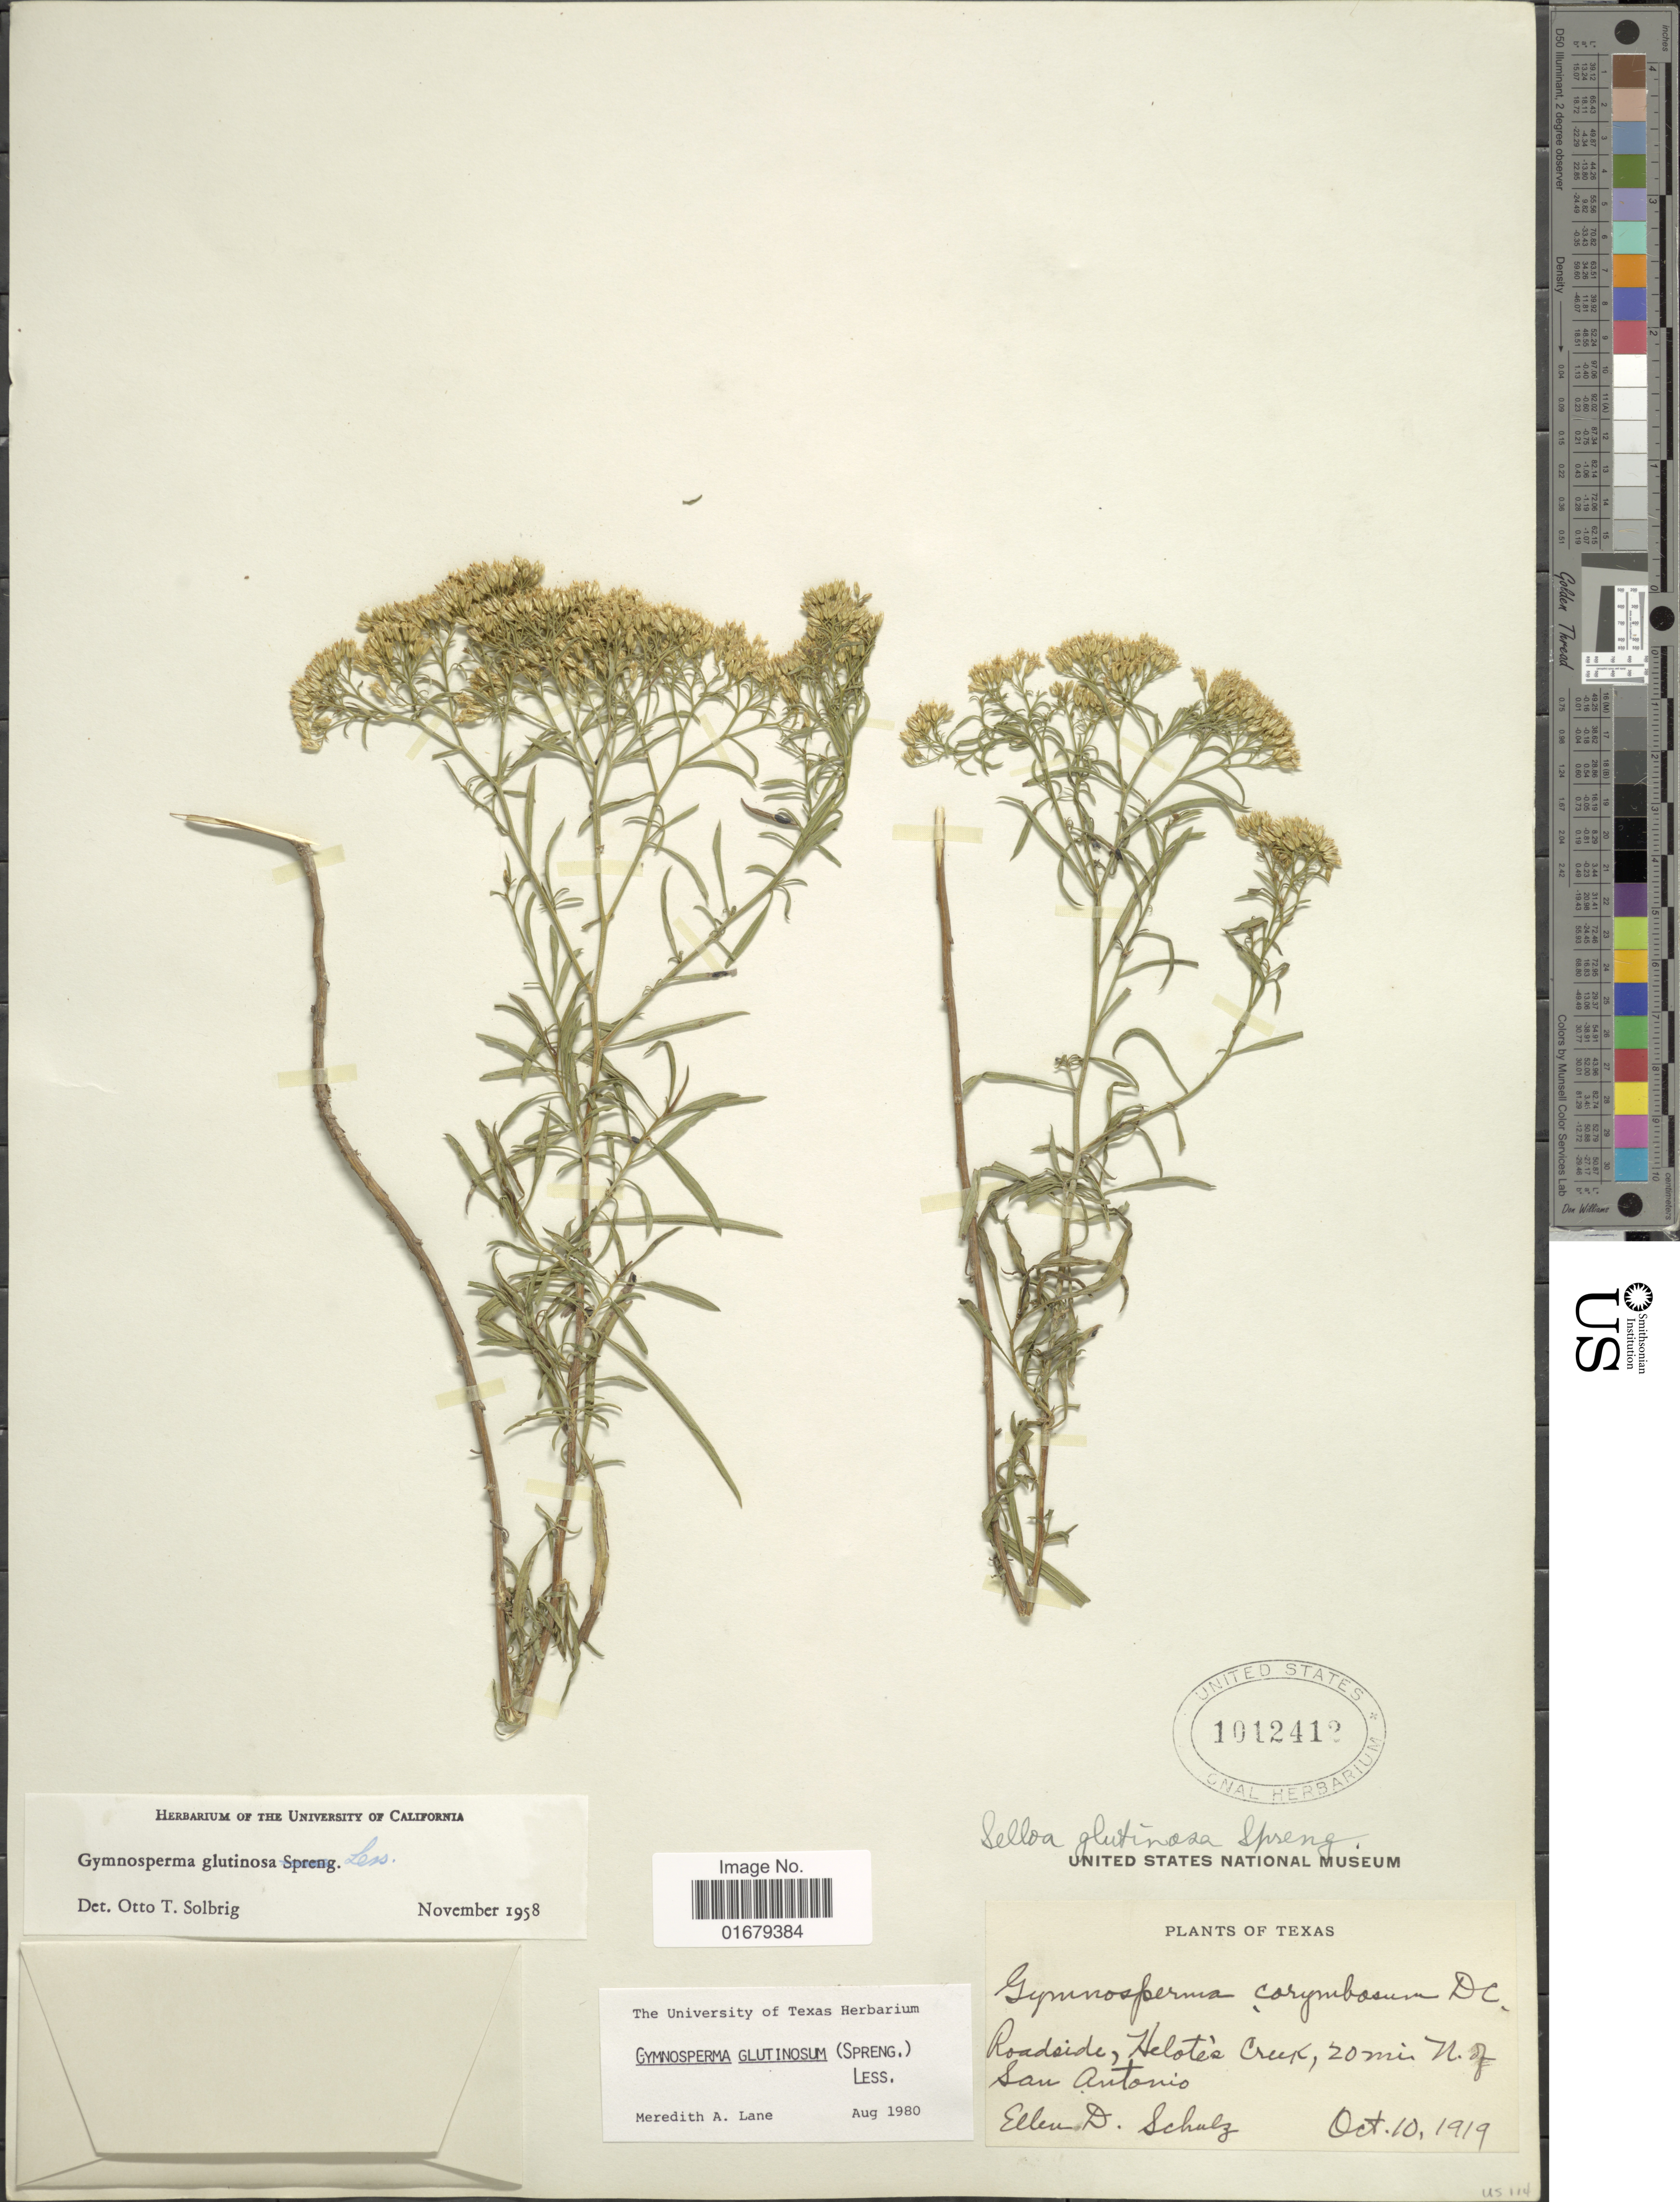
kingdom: Plantae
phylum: Tracheophyta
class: Magnoliopsida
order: Asterales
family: Asteraceae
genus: Gymnosperma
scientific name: Gymnosperma glutinosum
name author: (Spreng.) Less.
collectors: E. D. Schulz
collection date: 1919-10-10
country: United States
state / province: Texas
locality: Roadside, Helote's Creek, 20 mi N of San Antonio.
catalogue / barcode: US 1012413